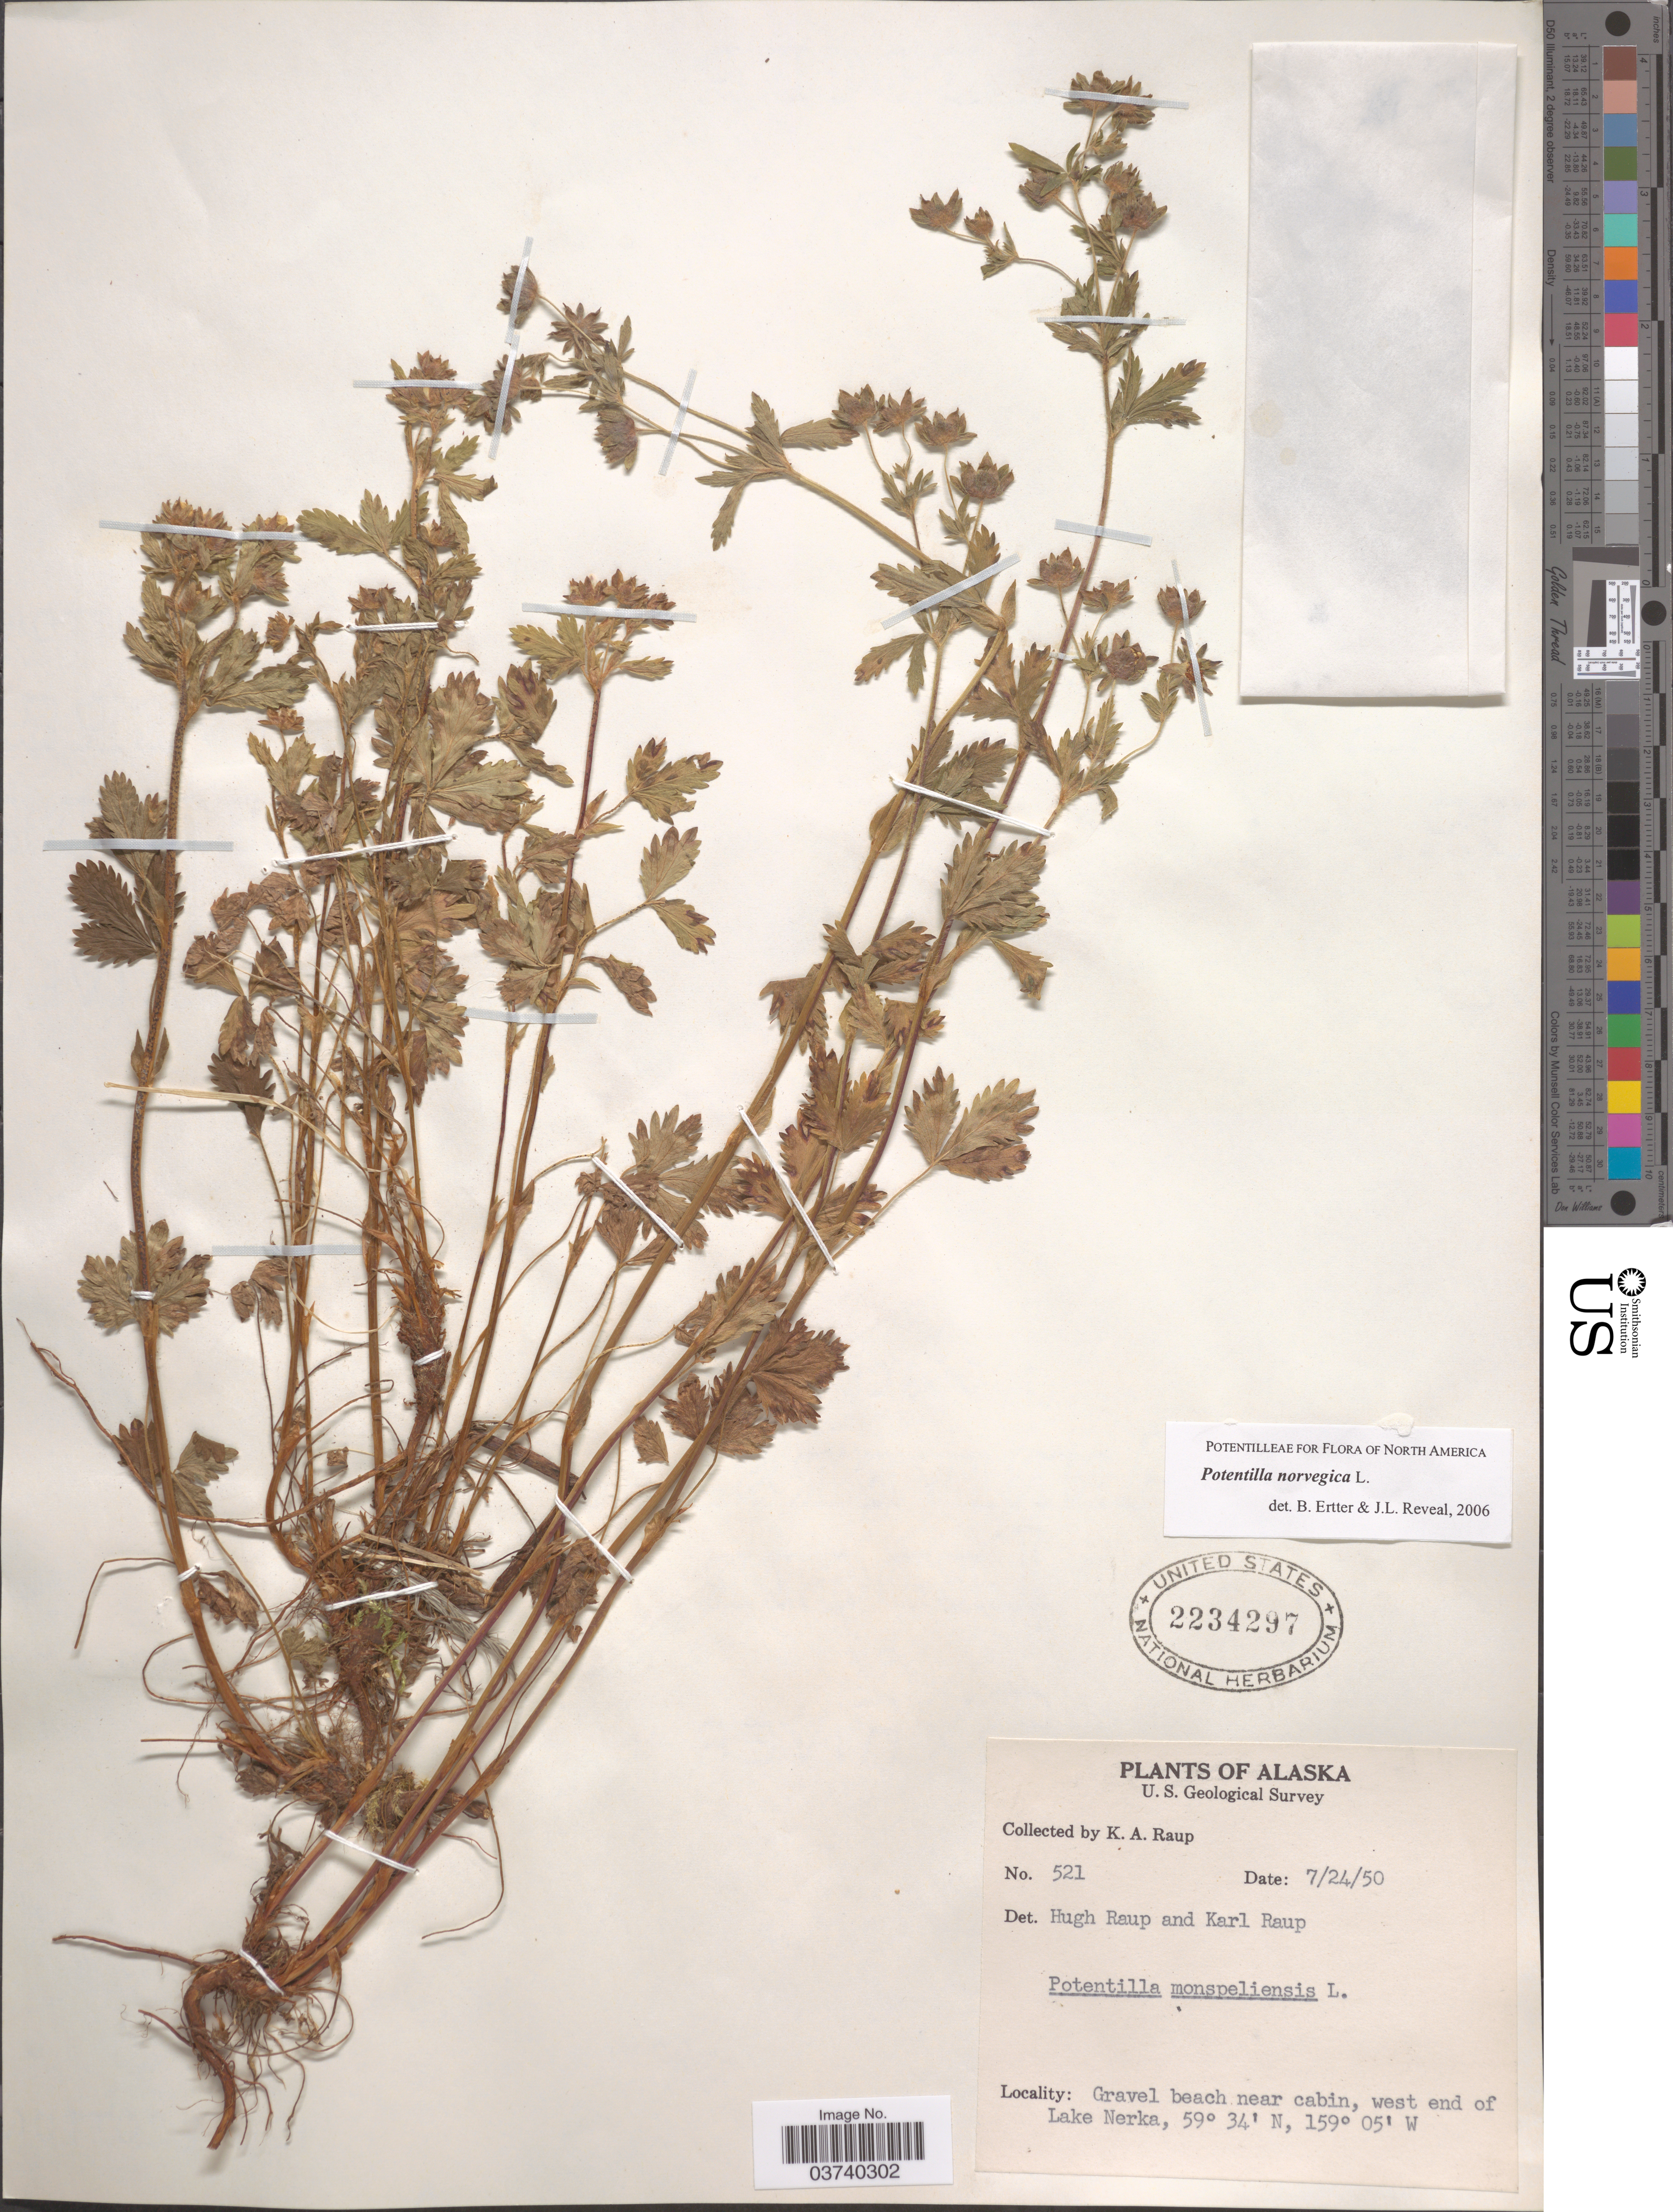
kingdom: Plantae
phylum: Tracheophyta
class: Magnoliopsida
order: Rosales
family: Rosaceae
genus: Potentilla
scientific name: Potentilla norvegica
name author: L.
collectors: K. Raup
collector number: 521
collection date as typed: Transcribed d/m/y: 24/7/50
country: United States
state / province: Alaska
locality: Gravel beach near cabin, west end of Lake Nerka.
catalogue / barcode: US 2234297